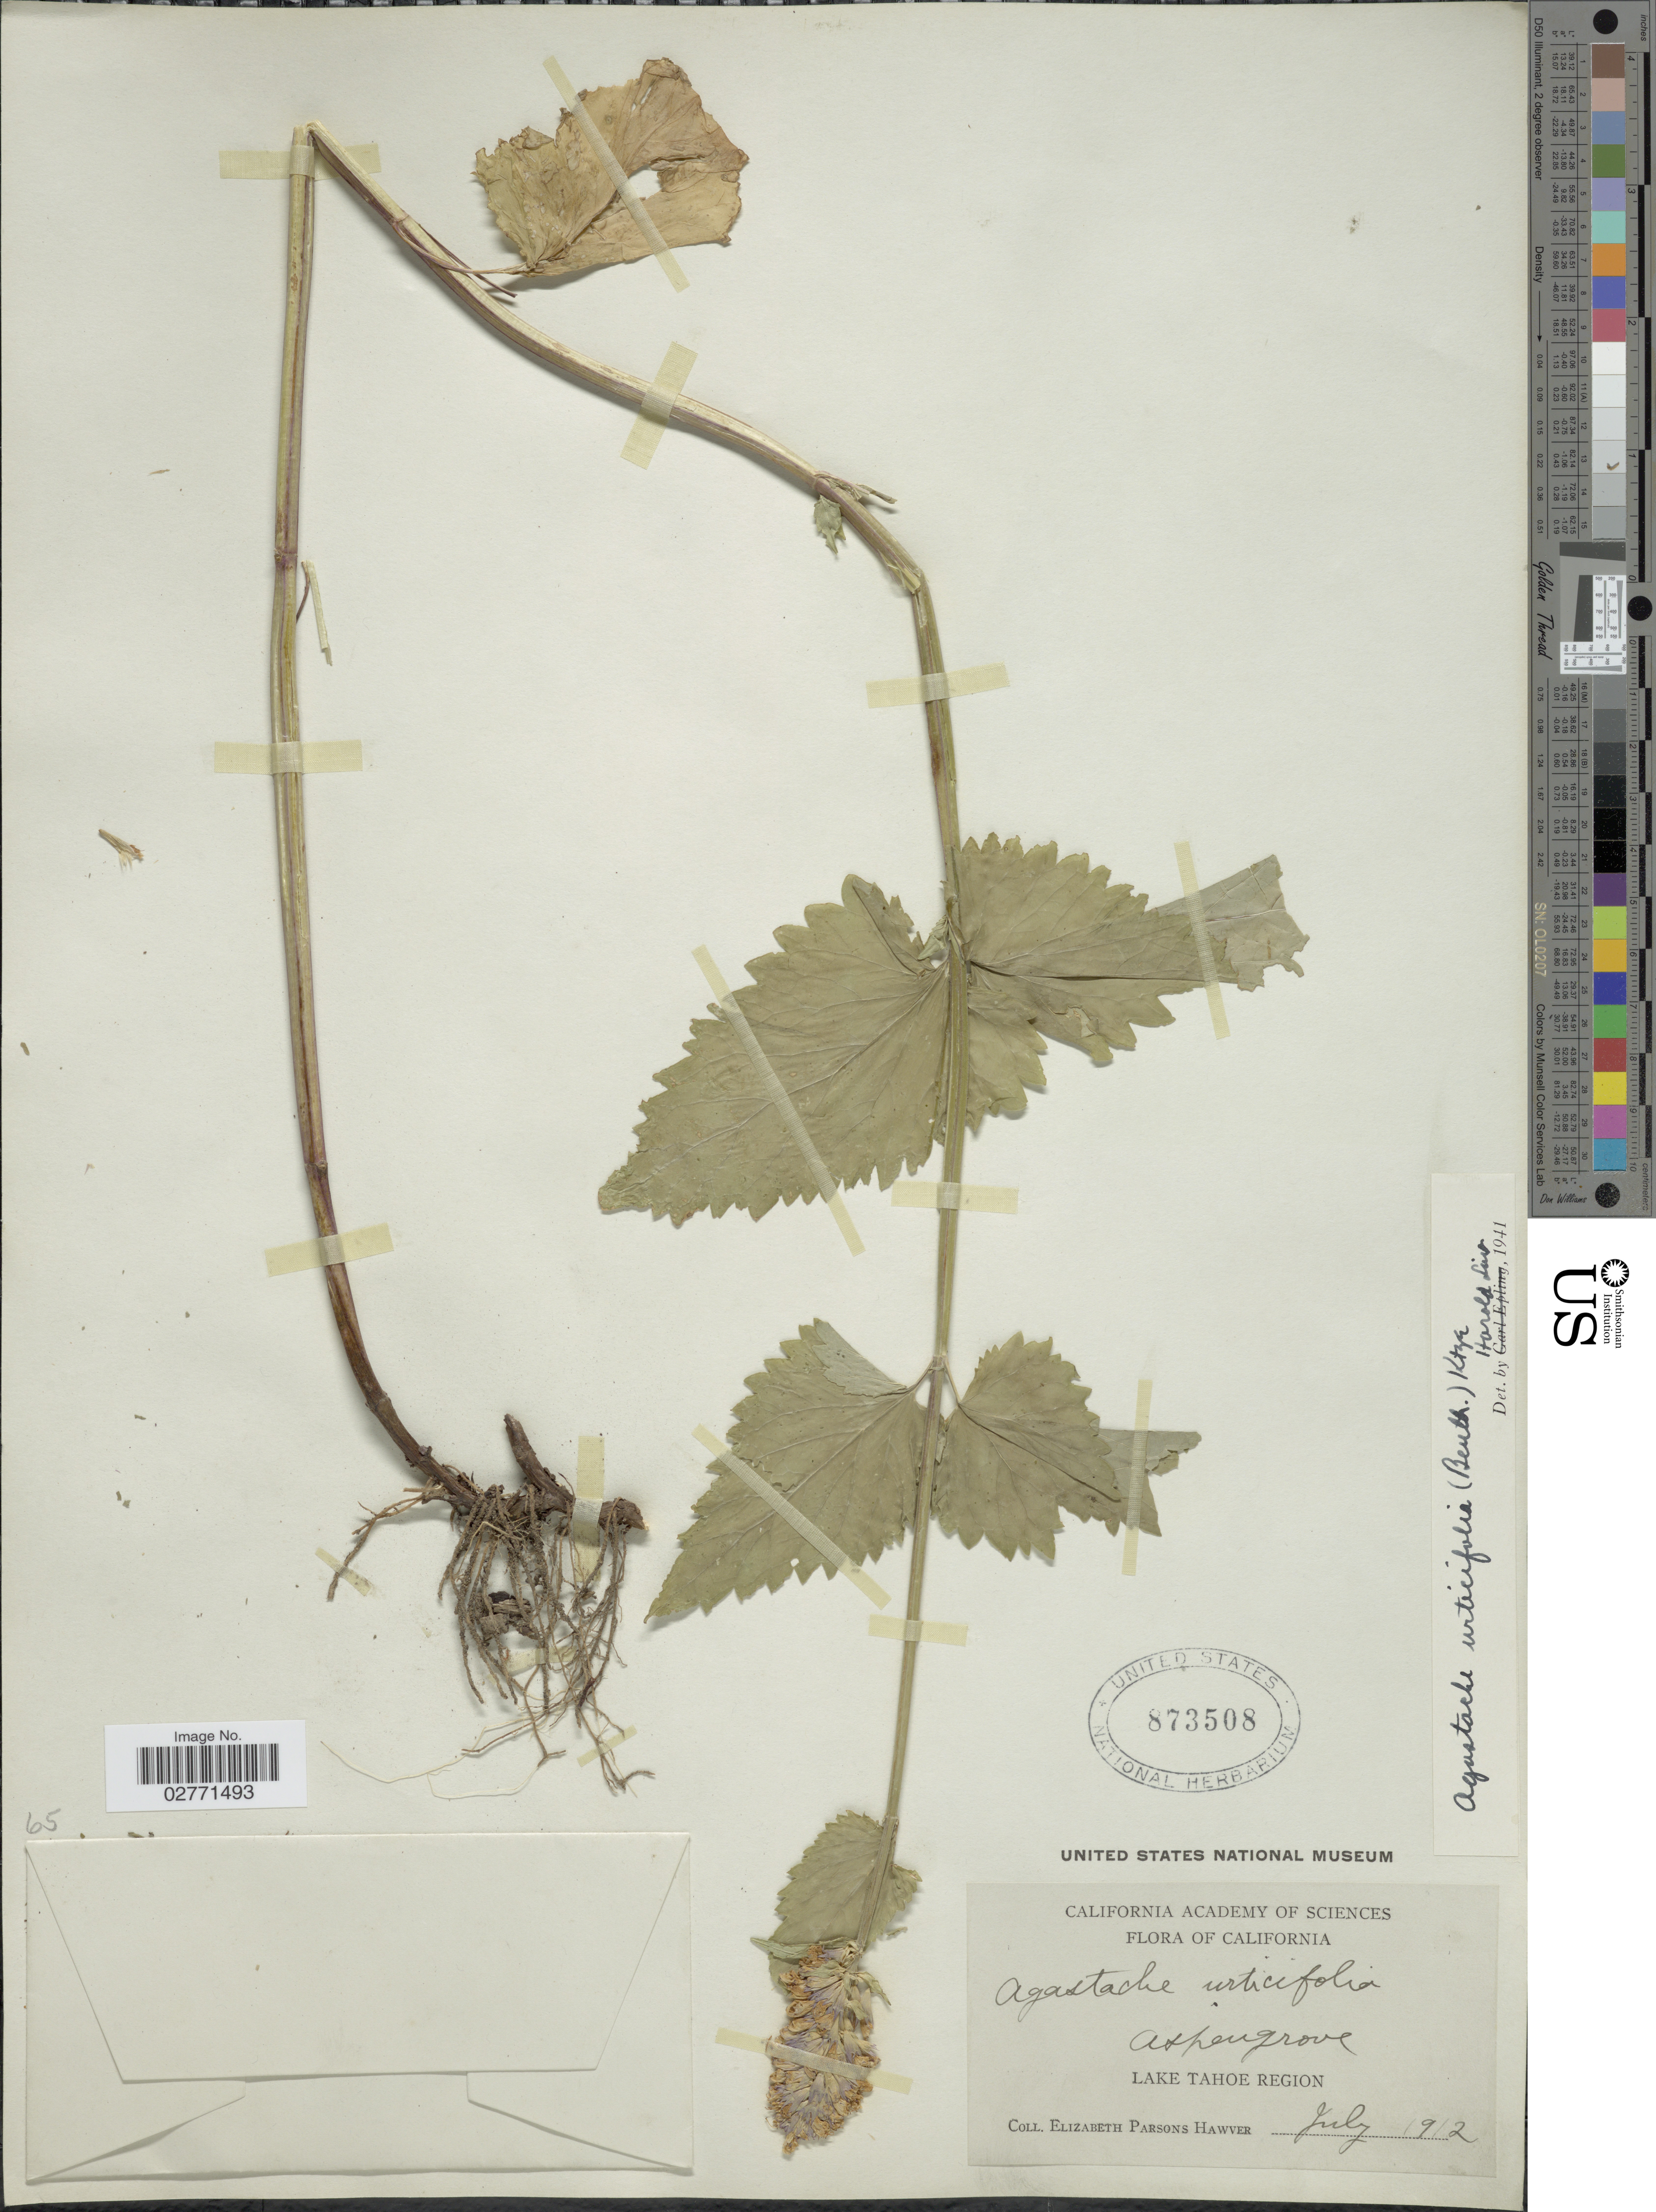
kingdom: Plantae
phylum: Tracheophyta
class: Magnoliopsida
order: Lamiales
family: Lamiaceae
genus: Agastache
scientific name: Agastache urticifolia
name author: (Benth.) Kuntze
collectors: E. Hawver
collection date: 1912-07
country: United States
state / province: California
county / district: Nevada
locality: Aspengrove, Lake Tahoe Region.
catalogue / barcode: US 873508